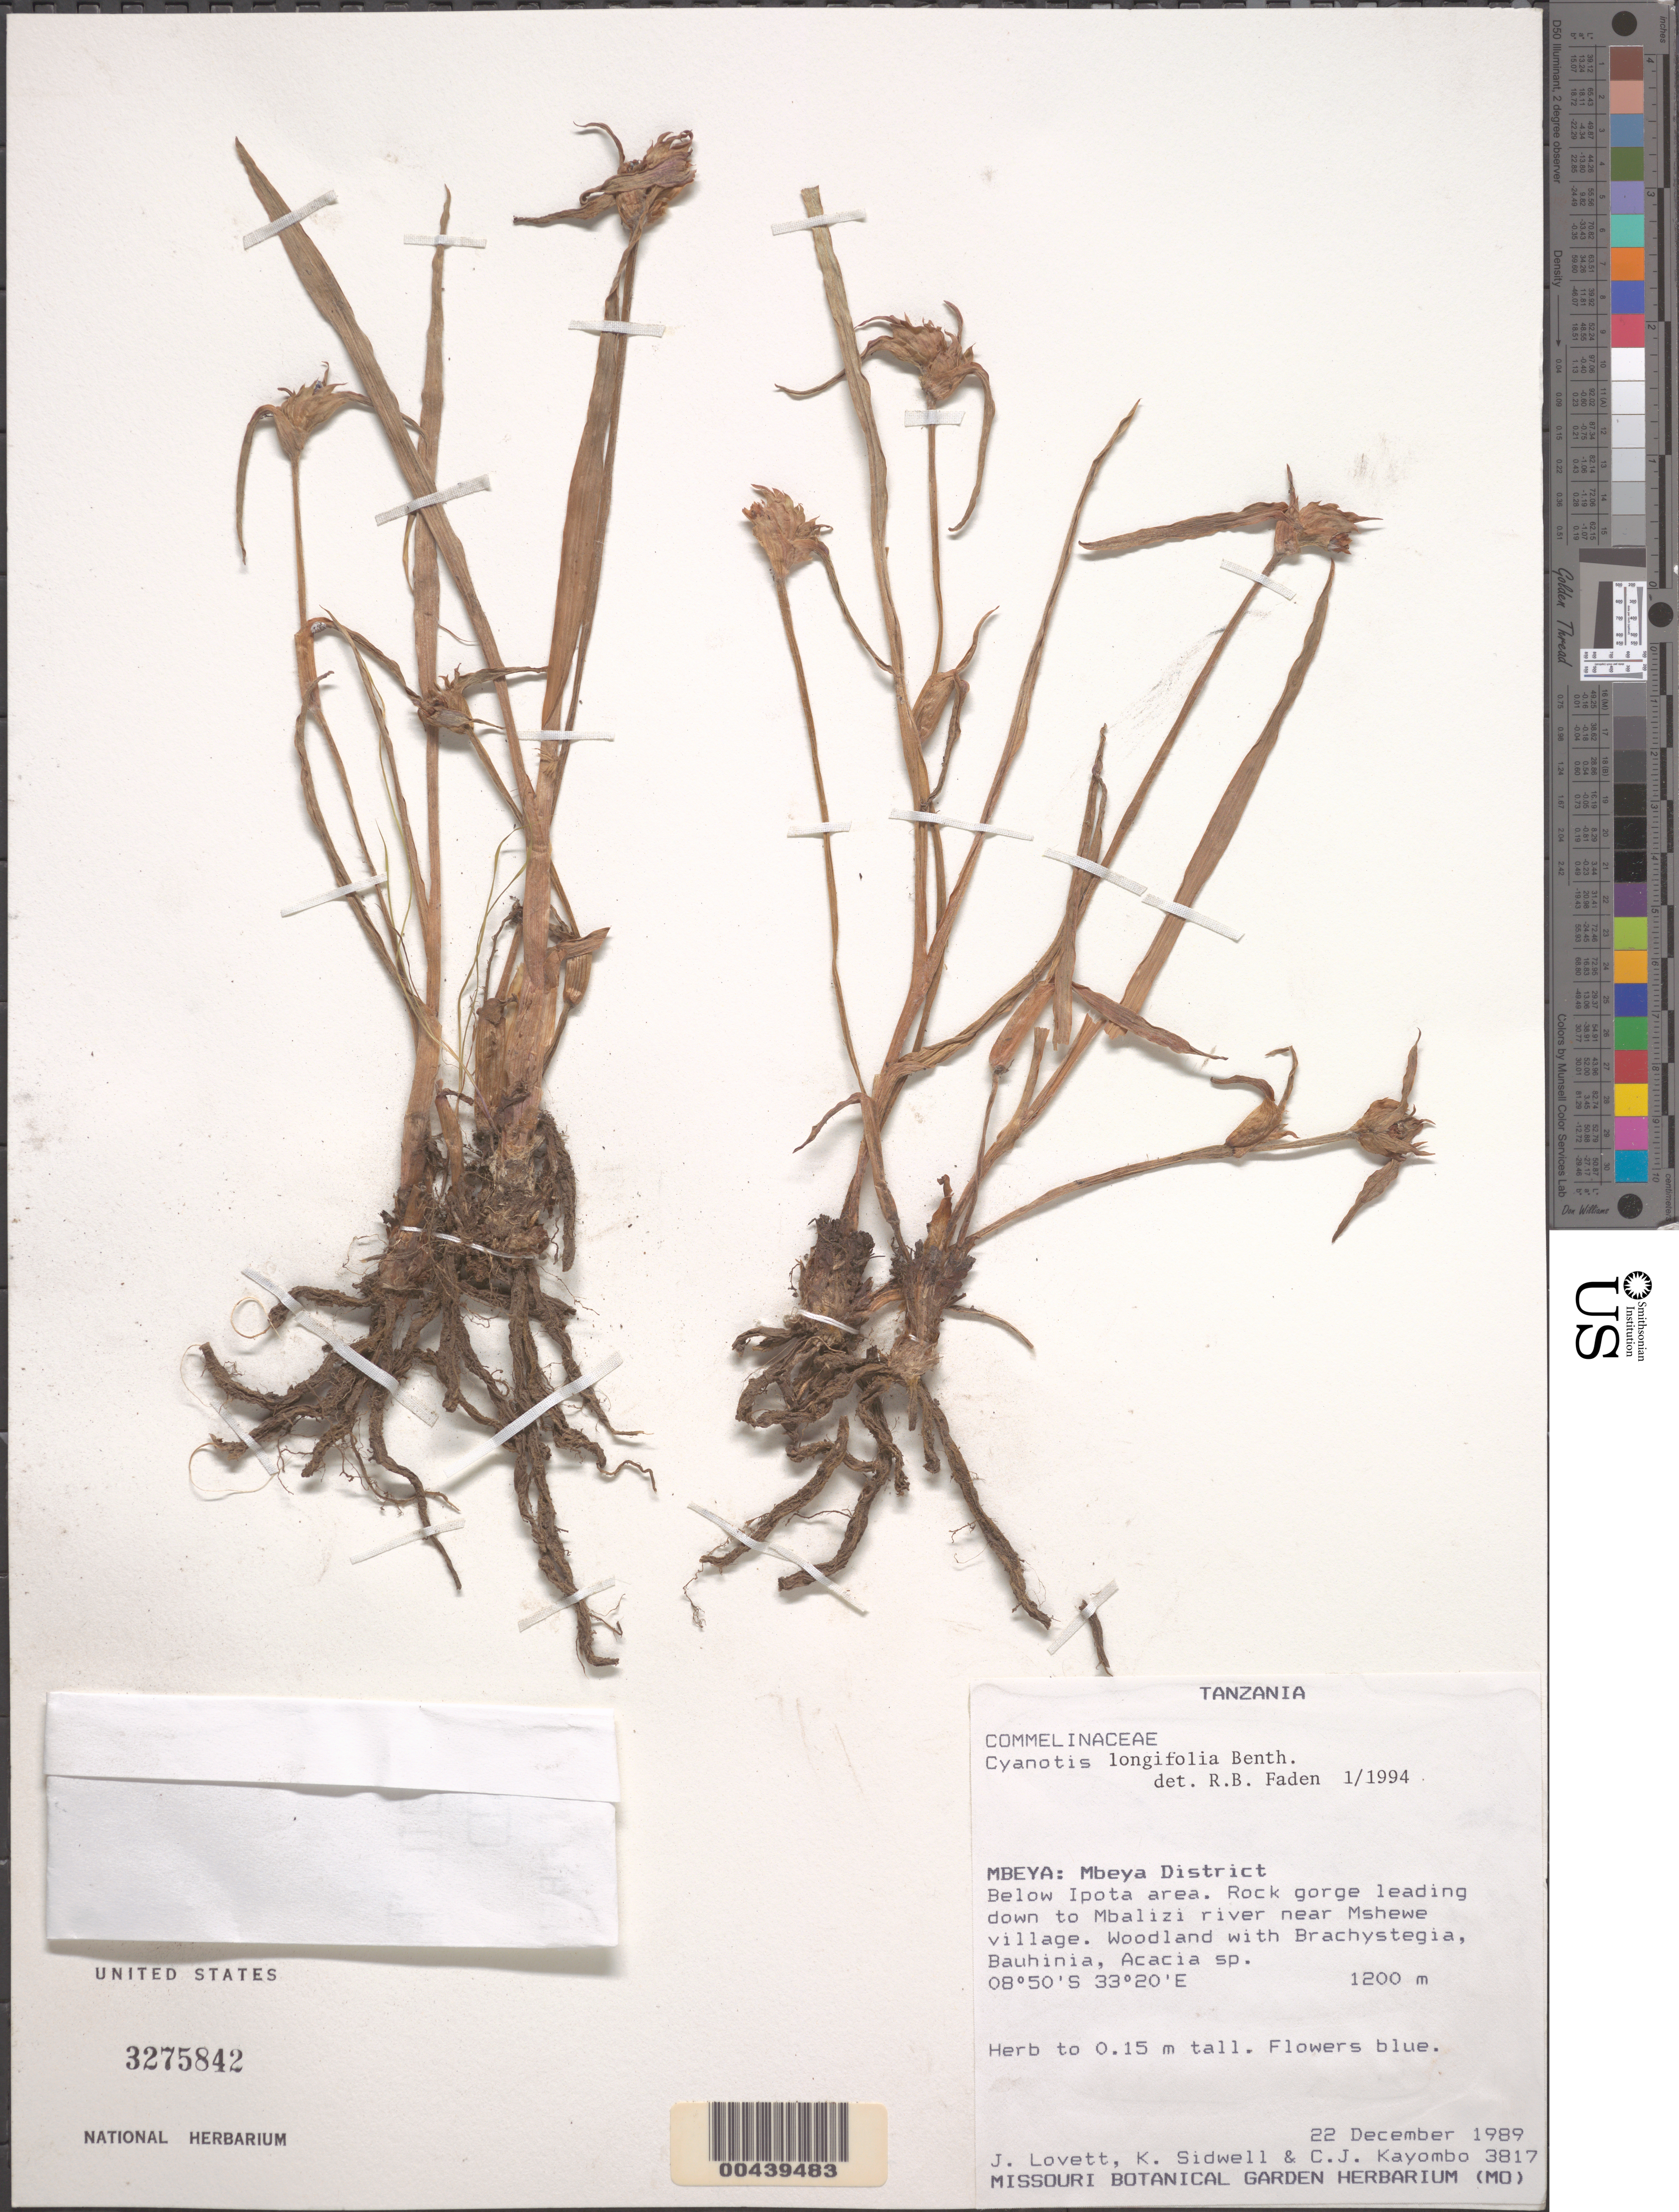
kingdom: Plantae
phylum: Tracheophyta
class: Liliopsida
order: Commelinales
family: Commelinaceae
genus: Cyanotis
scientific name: Cyanotis longifolia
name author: Benth.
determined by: Faden, Robert B., (US), Smithsonian Institution - National Museum of Natural History (UNITED STATES)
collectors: J. Lovett, K. Sidwell & C. J. Kayombo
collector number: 3817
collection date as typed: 22 Dec 1989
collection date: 1989-12-22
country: Tanzania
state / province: Mbeya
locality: Below ipota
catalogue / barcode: US 3275842